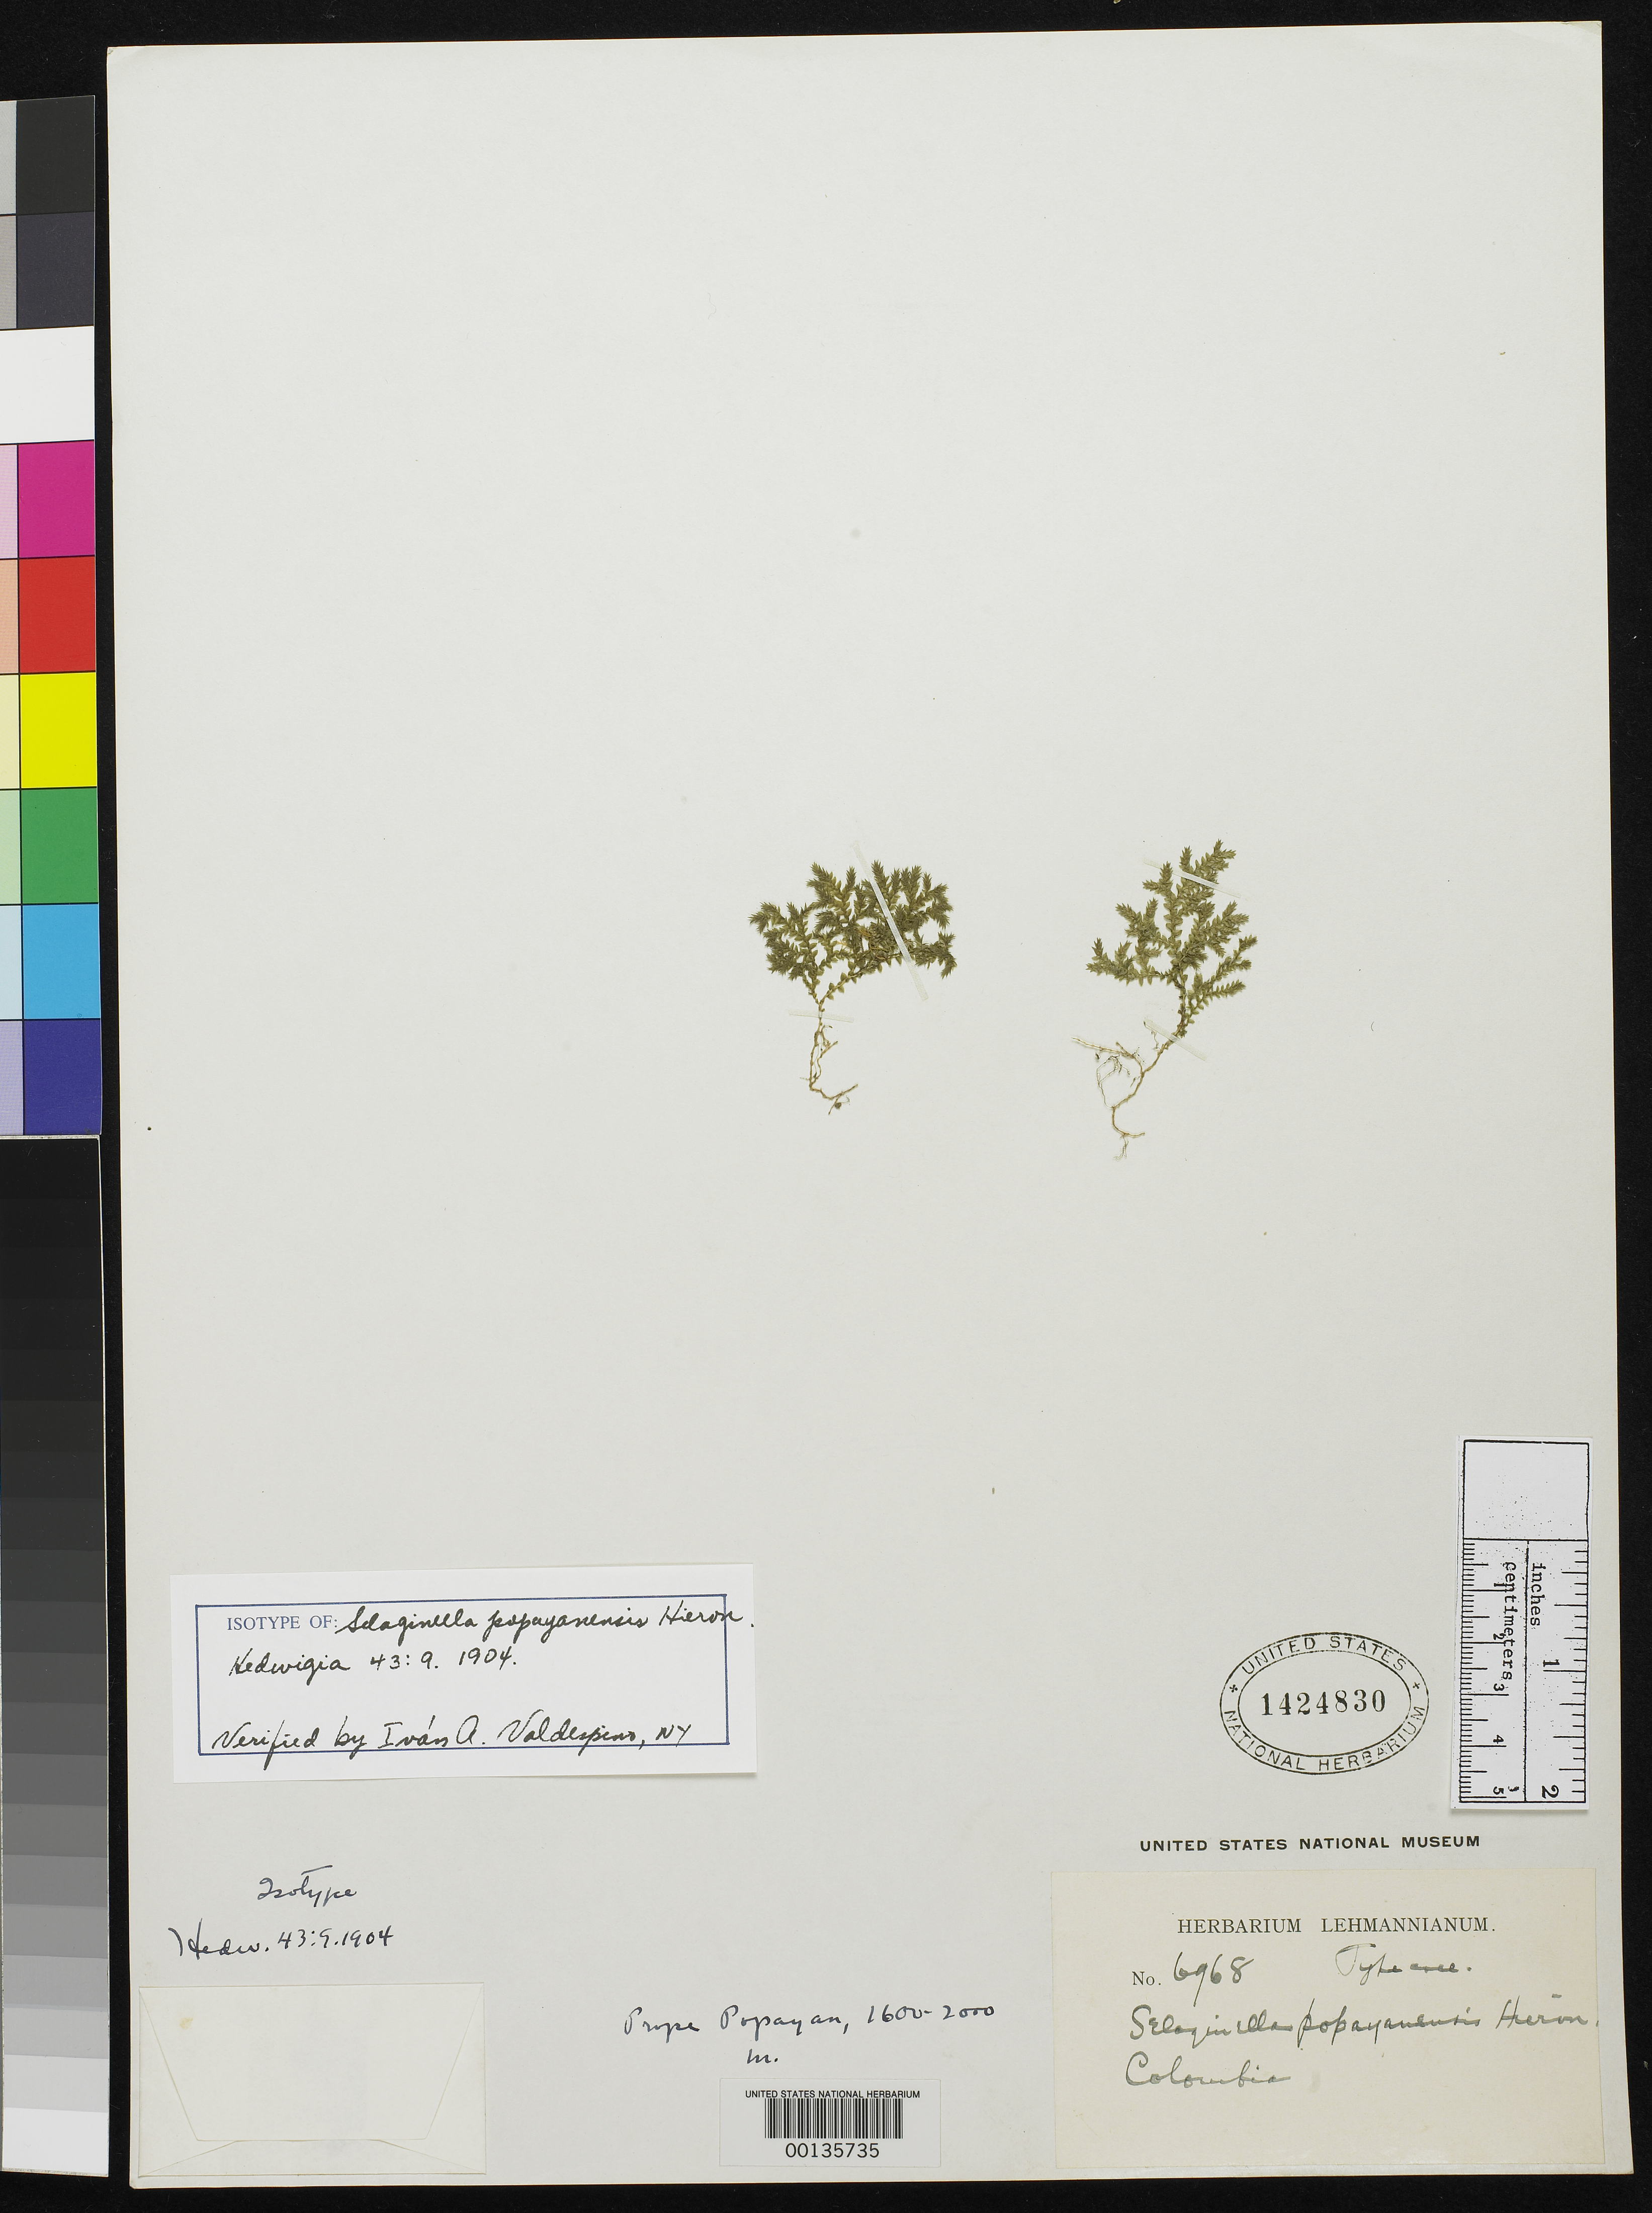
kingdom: Plantae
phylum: Tracheophyta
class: Lycopodiopsida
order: Selaginellales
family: Selaginellaceae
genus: Selaginella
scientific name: Selaginella popayanensis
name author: Hieron.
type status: Type Collection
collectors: F. C. Lehmann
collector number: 6968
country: Colombia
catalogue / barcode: US 1424830